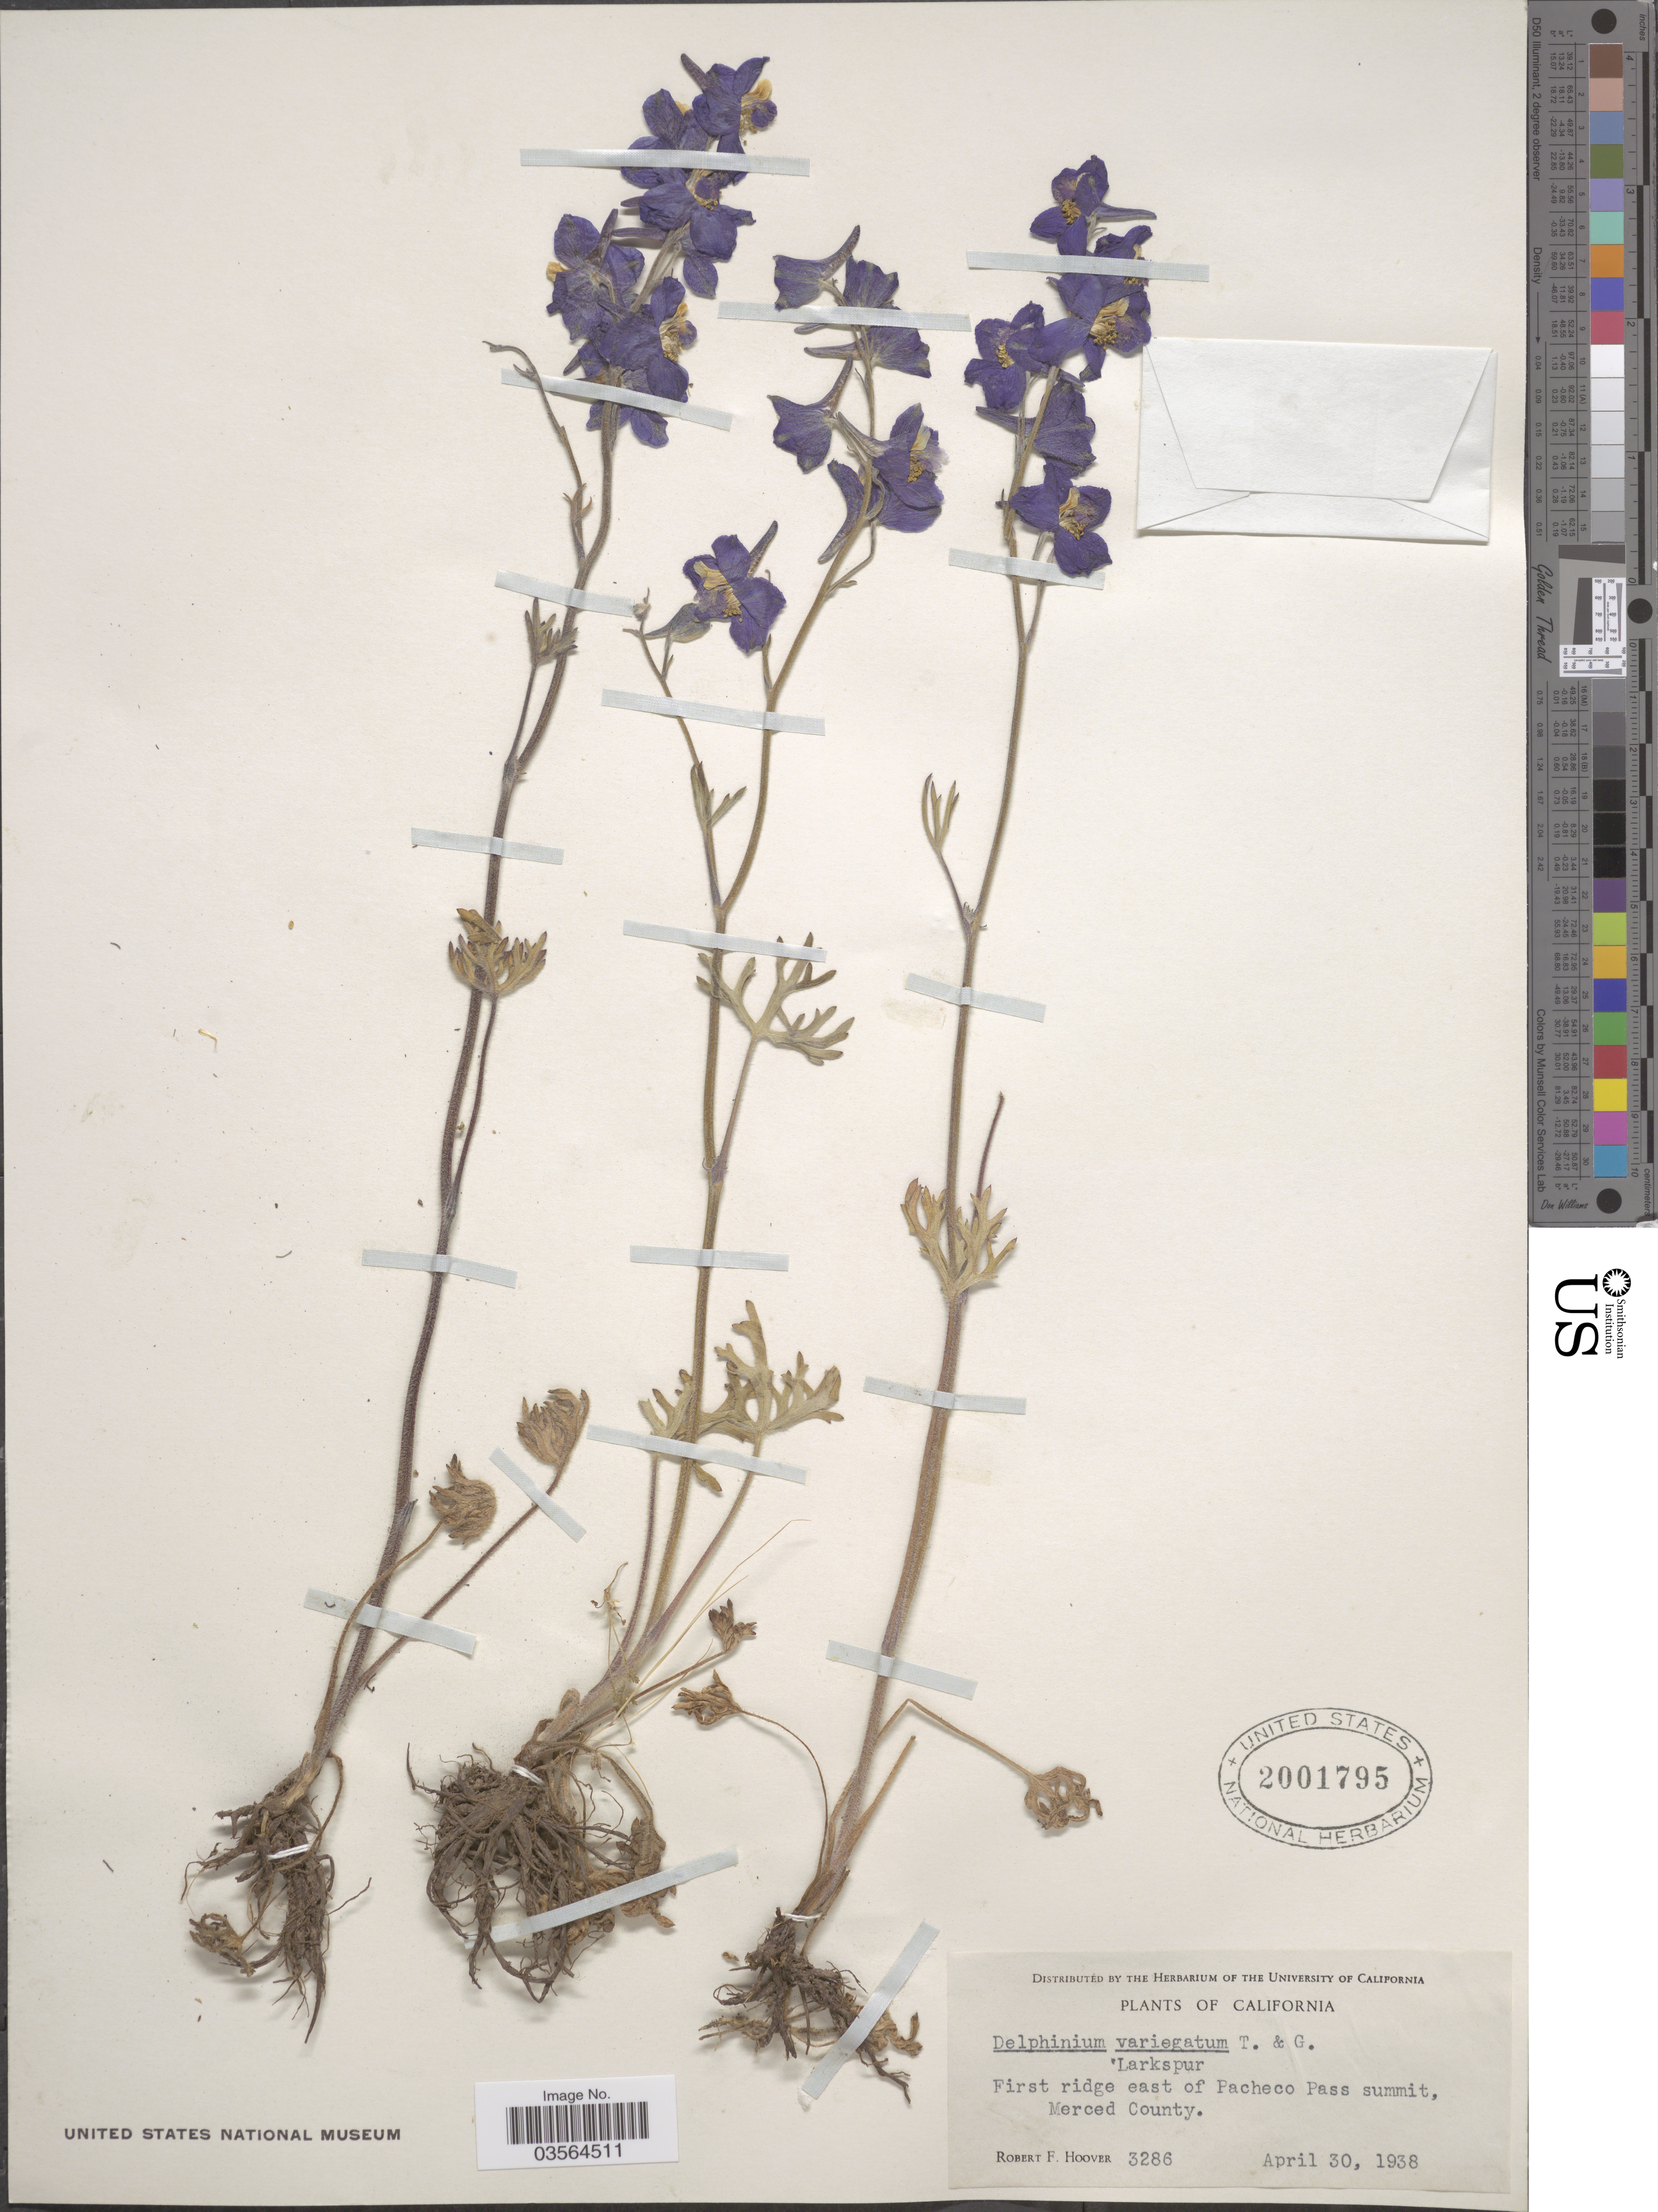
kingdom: Plantae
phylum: Tracheophyta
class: Magnoliopsida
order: Ranunculales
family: Ranunculaceae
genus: Delphinium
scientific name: Delphinium variegatum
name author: Torr. & A. Gray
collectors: R. F. Hoover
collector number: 3286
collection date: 1938-04-30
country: United States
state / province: California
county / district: Merced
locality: First ridge east of Pacheco Pass summit, Merced County.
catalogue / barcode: US 2001795